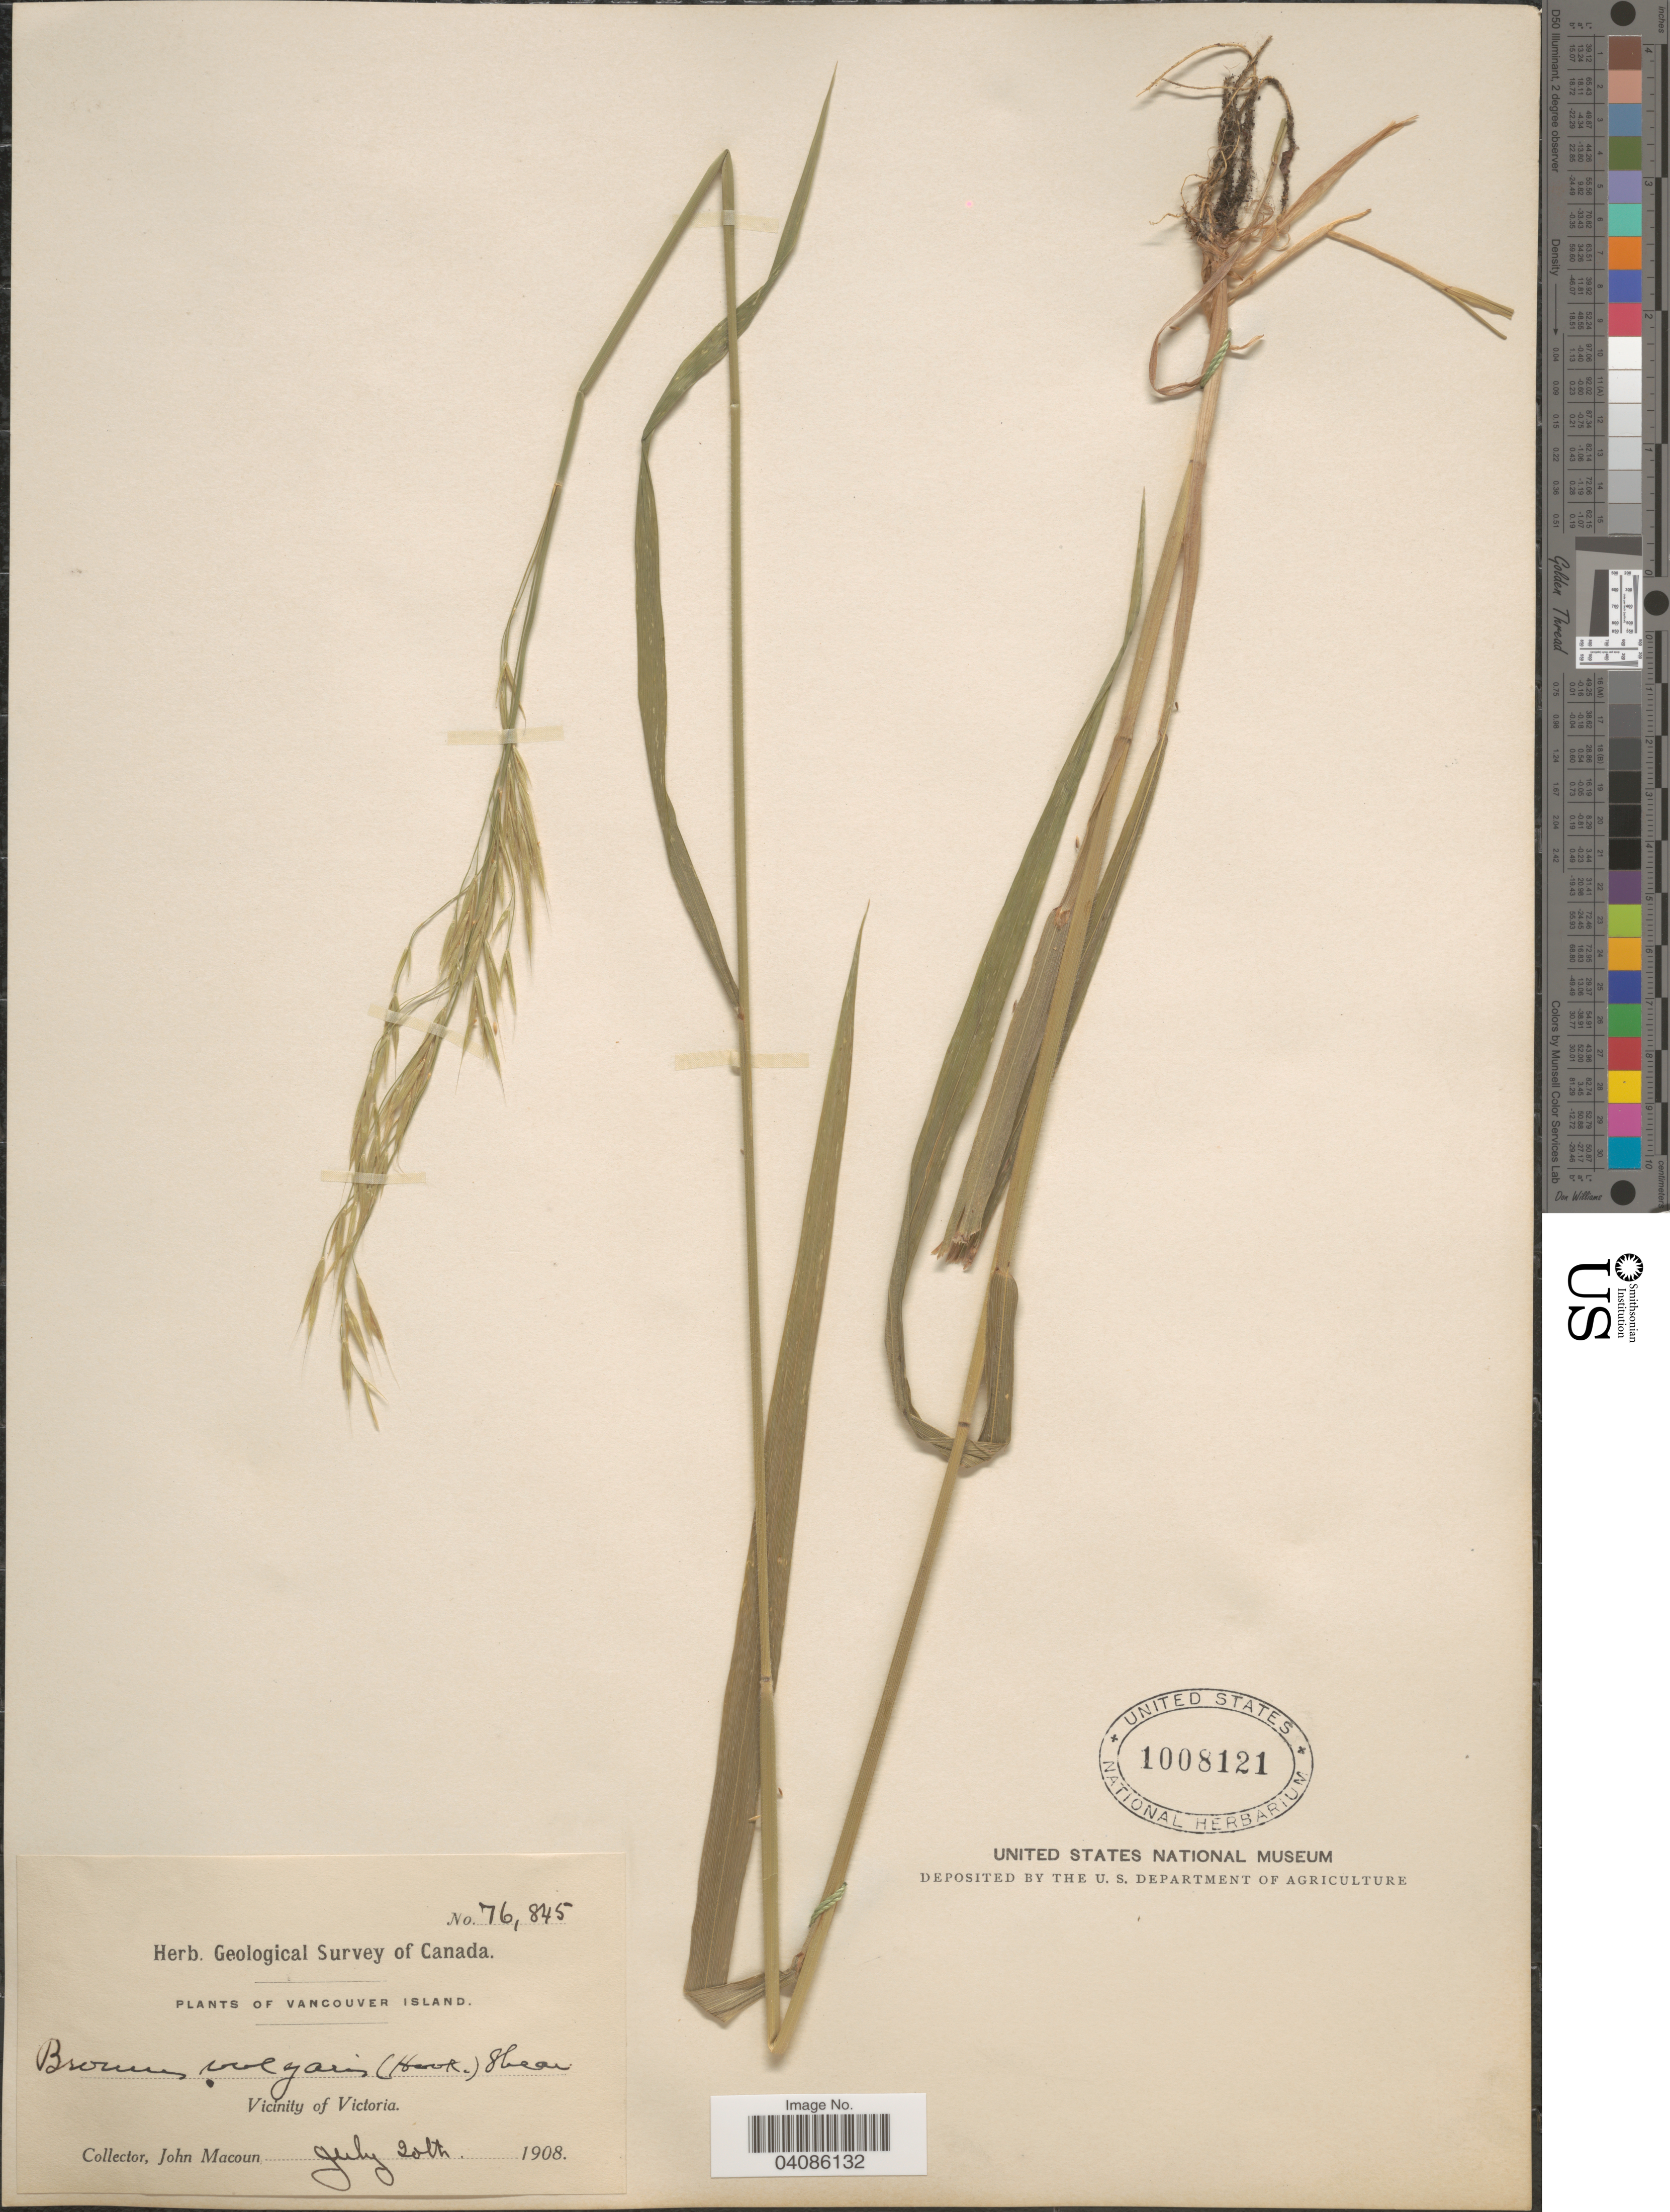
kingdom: Plantae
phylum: Tracheophyta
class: Liliopsida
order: Poales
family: Poaceae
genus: Bromus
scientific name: Bromus vulgaris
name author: (Hook.) Shear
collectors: J. Macoun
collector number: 76845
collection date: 1908-07-20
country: Canada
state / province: British Columbia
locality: Geological Survey of Canada. Vancouver Island. Vicinity of Victoria.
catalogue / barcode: US 1008121